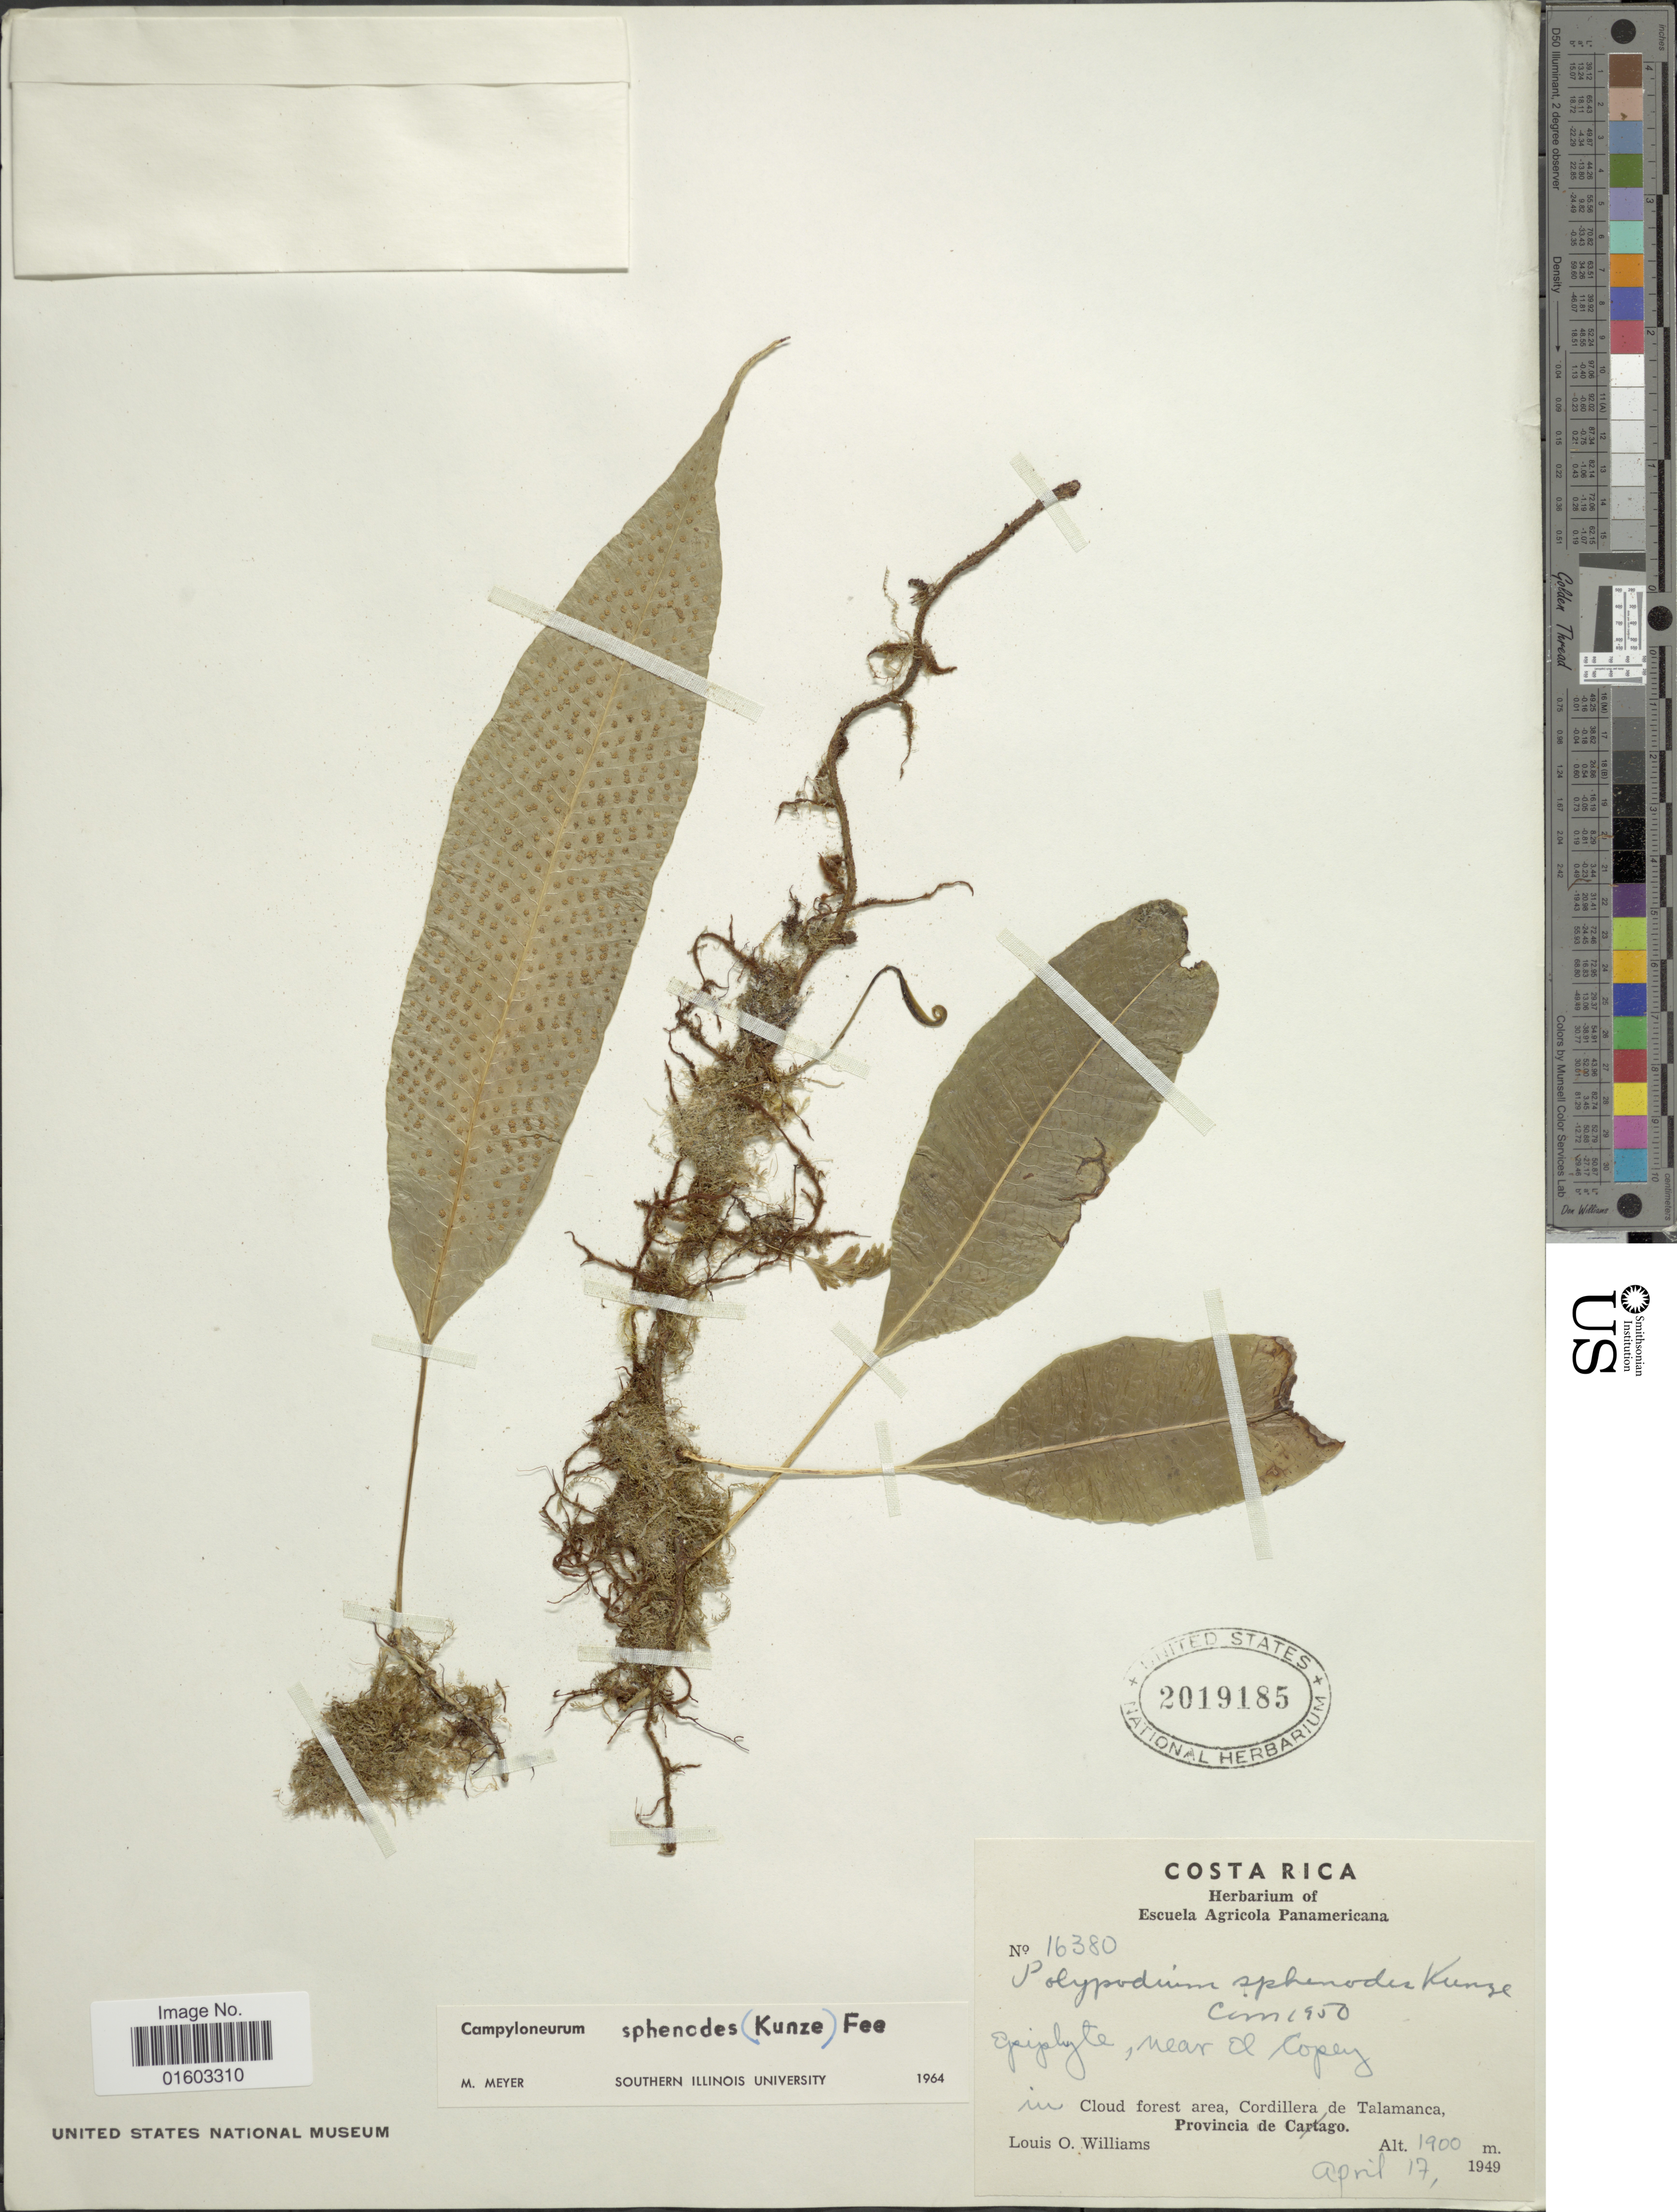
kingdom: Plantae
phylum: Tracheophyta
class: Polypodiopsida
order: Polypodiales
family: Polypodiaceae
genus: Campyloneurum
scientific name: Campyloneurum wercklei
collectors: L. O. Williams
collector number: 16380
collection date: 1949-04-17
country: Costa Rica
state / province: Cartago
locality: Near El Copey. Cloud forest area, Cordillera de Talamanca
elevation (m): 1900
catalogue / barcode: US 2019185